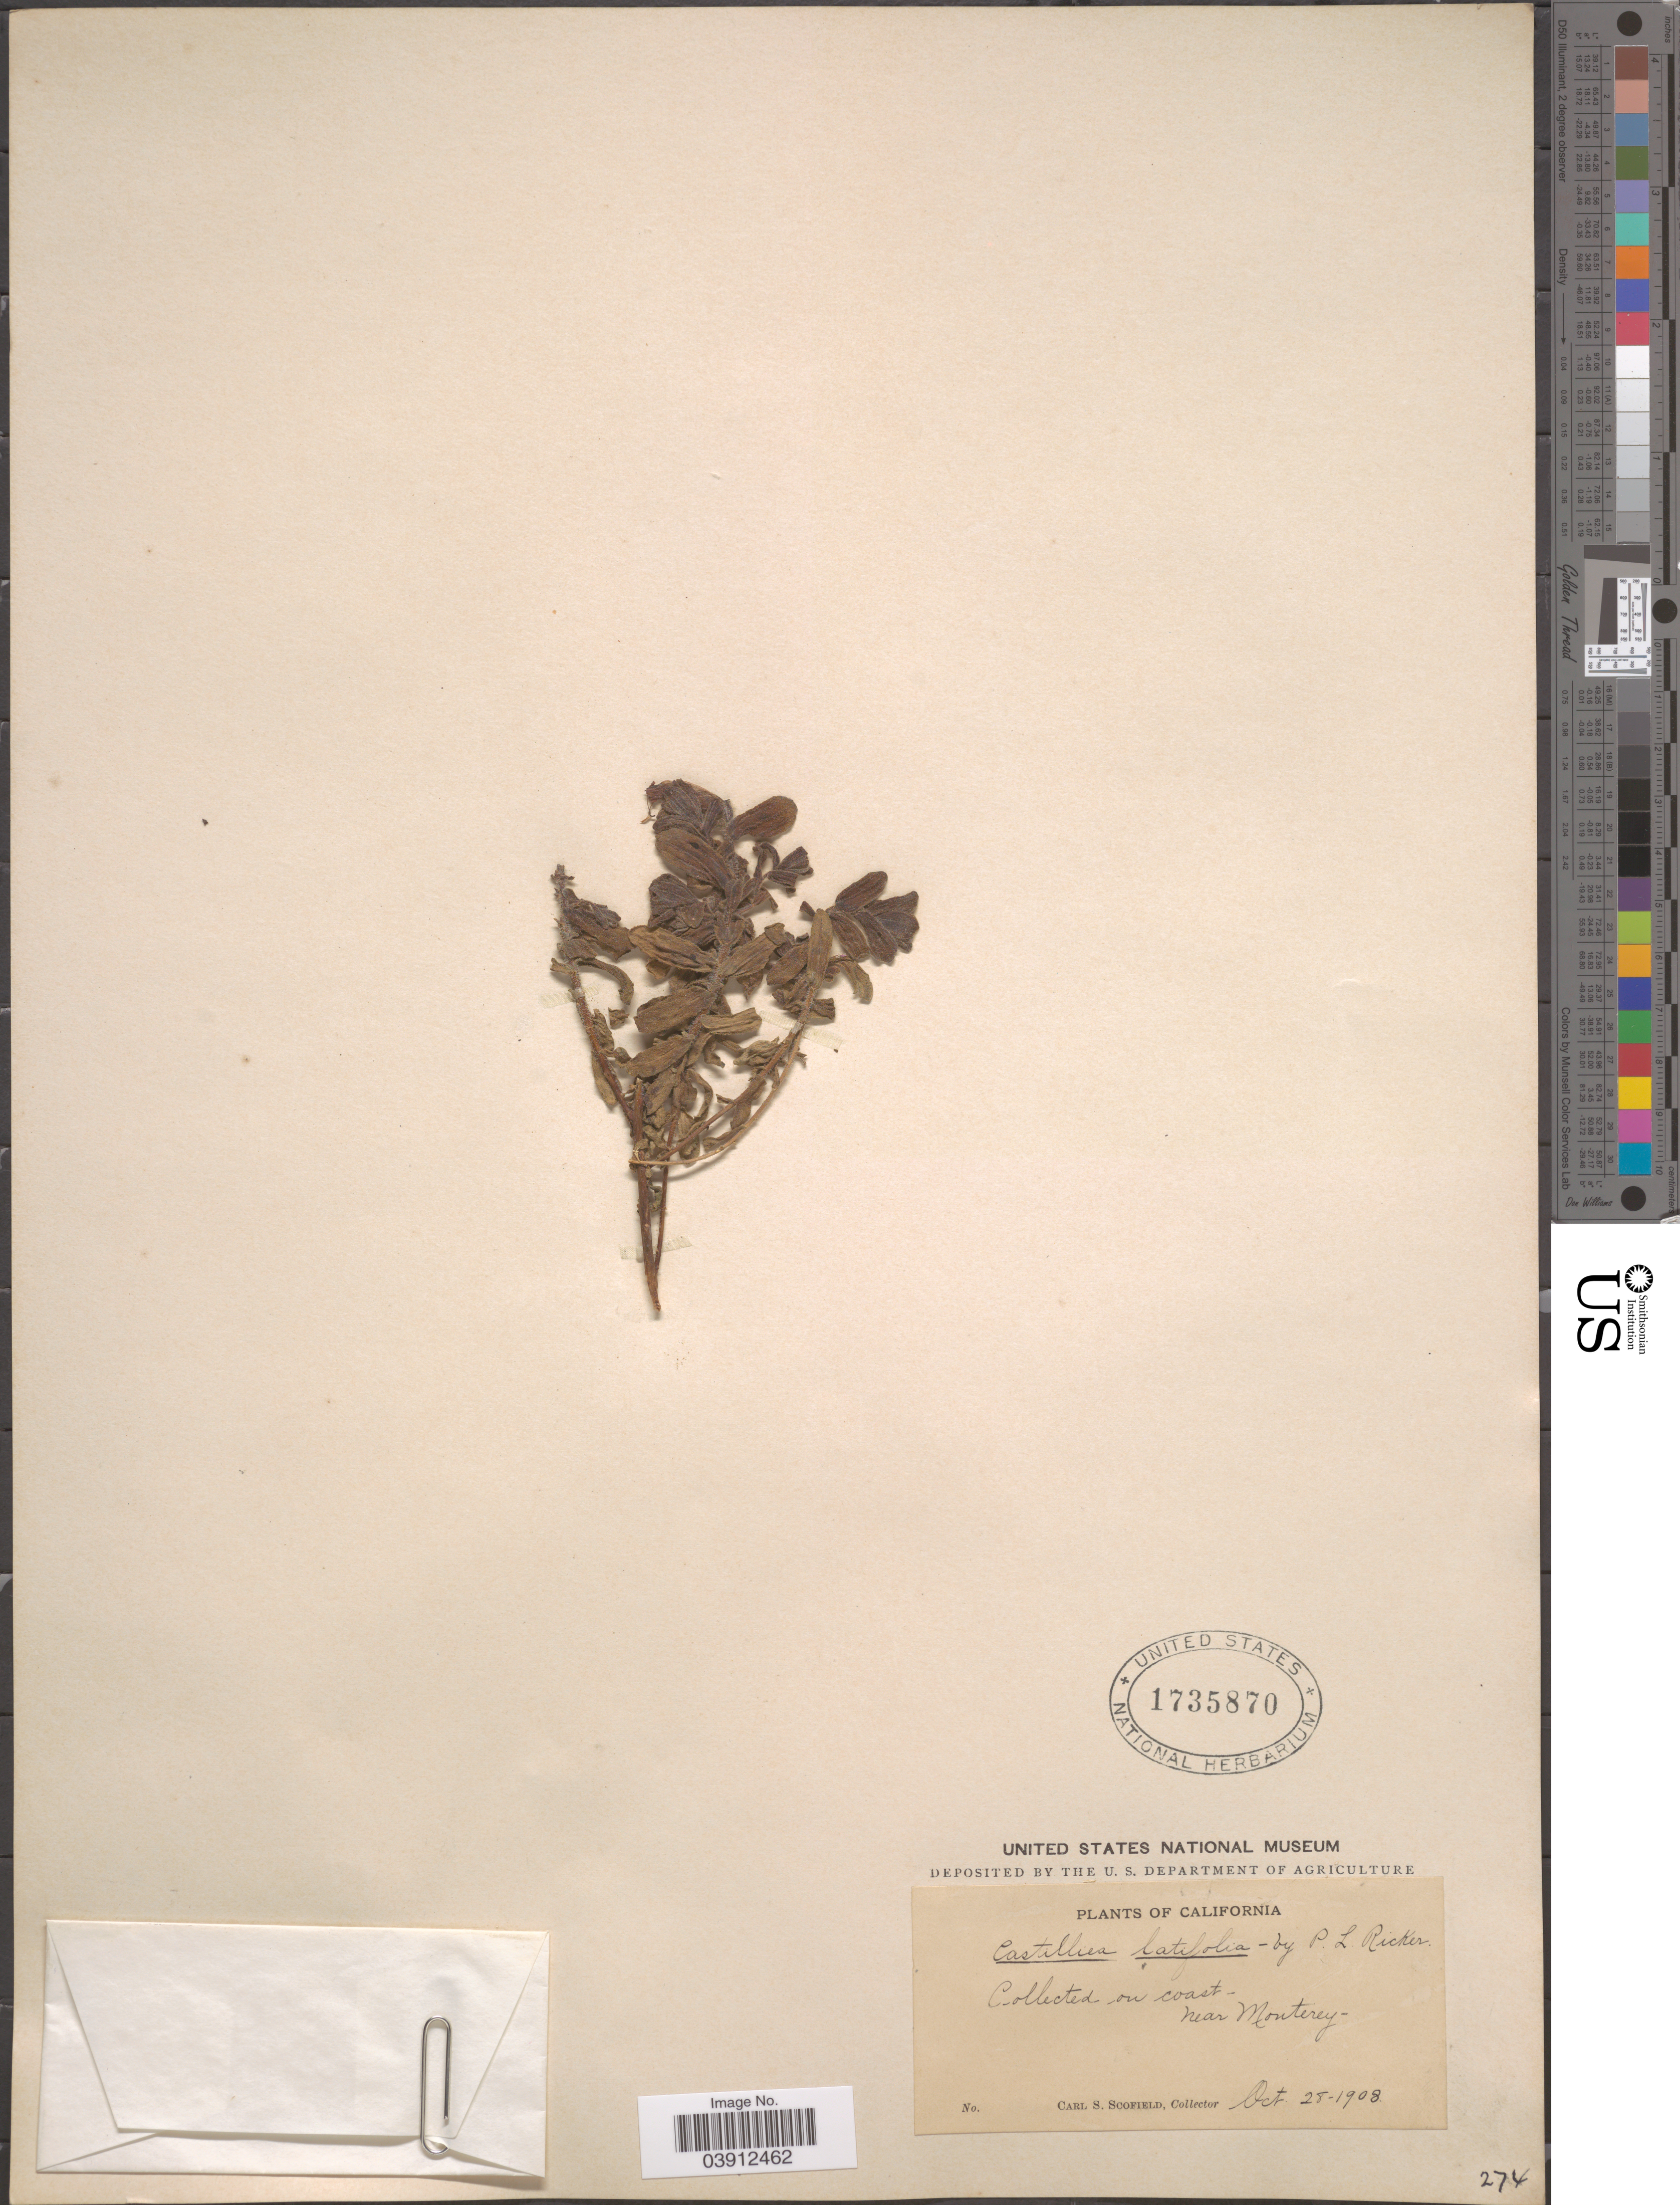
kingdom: Plantae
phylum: Tracheophyta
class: Magnoliopsida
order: Lamiales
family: Orobanchaceae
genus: Castilleja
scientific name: Castilleja latifolia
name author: Hook. & Arn.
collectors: C. Scofield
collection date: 1908-10-28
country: United States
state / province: California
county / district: Monterey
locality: On coast near Monterey.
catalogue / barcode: US 1735870